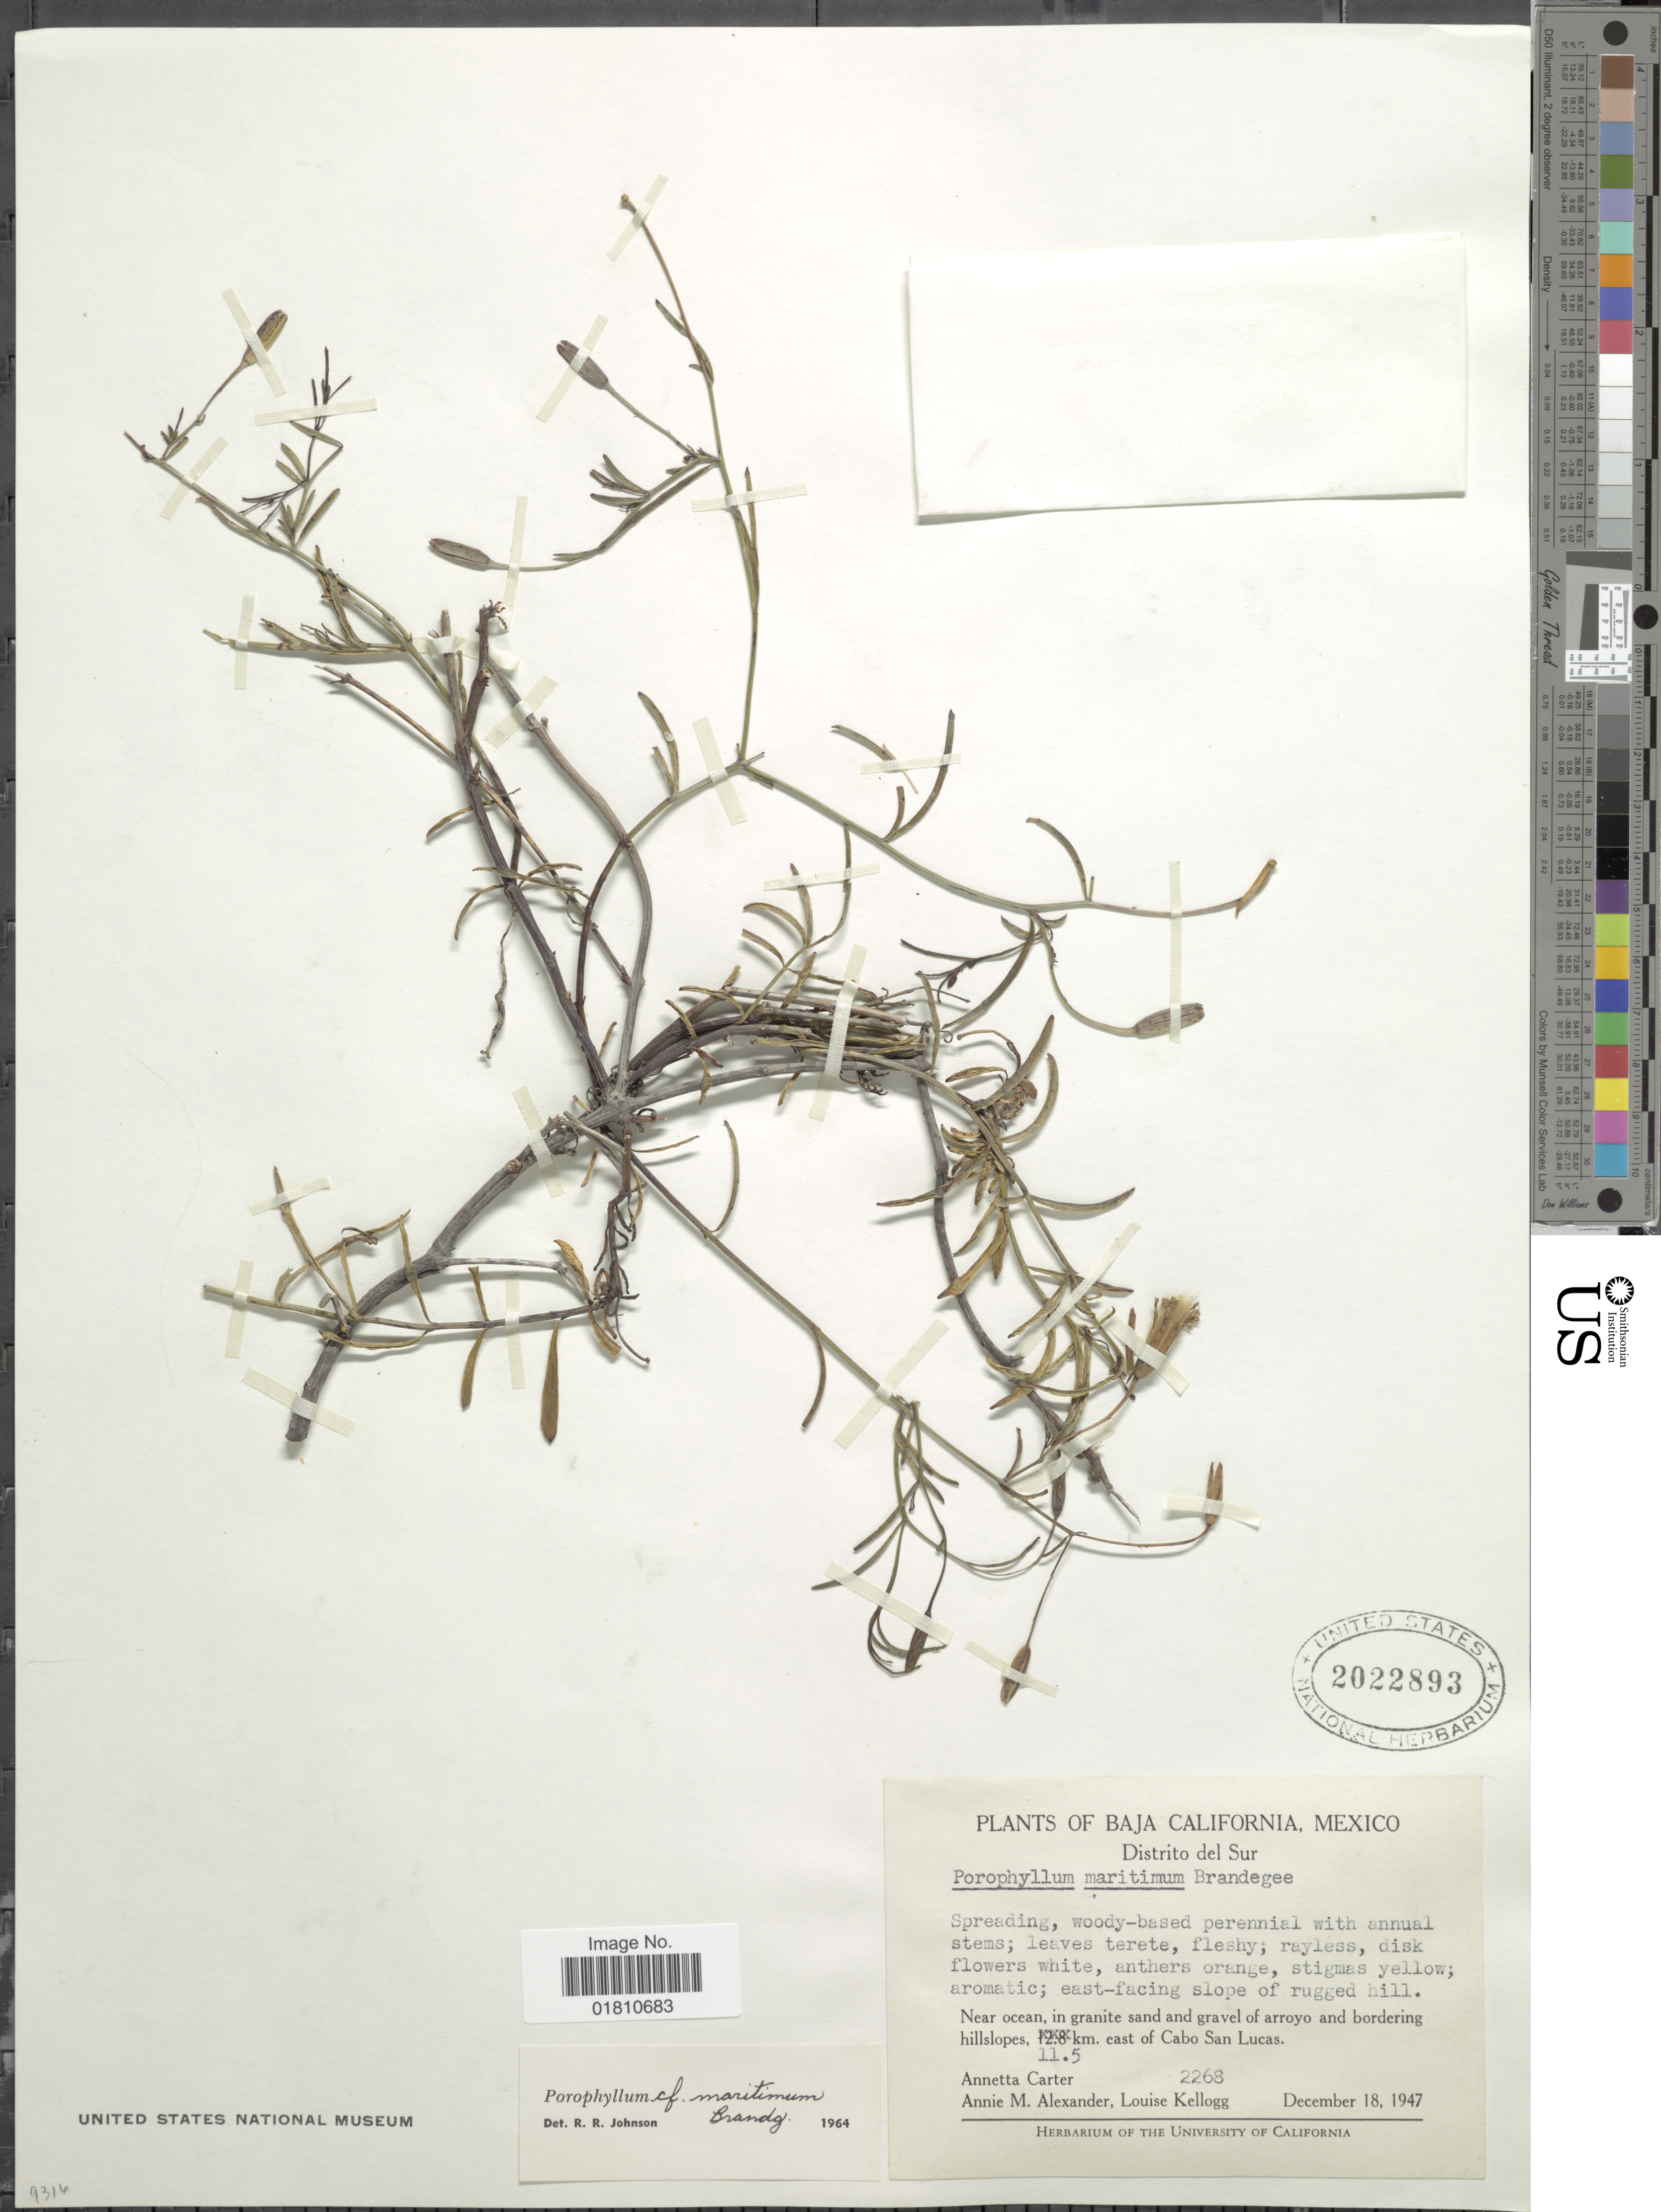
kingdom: Plantae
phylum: Tracheophyta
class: Magnoliopsida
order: Asterales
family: Asteraceae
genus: Porophyllum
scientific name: Porophyllum maritimum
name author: Brandegee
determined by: Anzuinelli, M.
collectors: A. Carter, A. M. Alexander & L. Kellogg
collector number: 2268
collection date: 1947-12-18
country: Mexico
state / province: Baja California Sur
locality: Distrito del Sur, east-facing slope of rugged hill, near ocean, in granite sand and gravel of arroyo and bordering hillslopes, 11.5 km. east of Cabo San Lucas.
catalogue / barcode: US 2022893